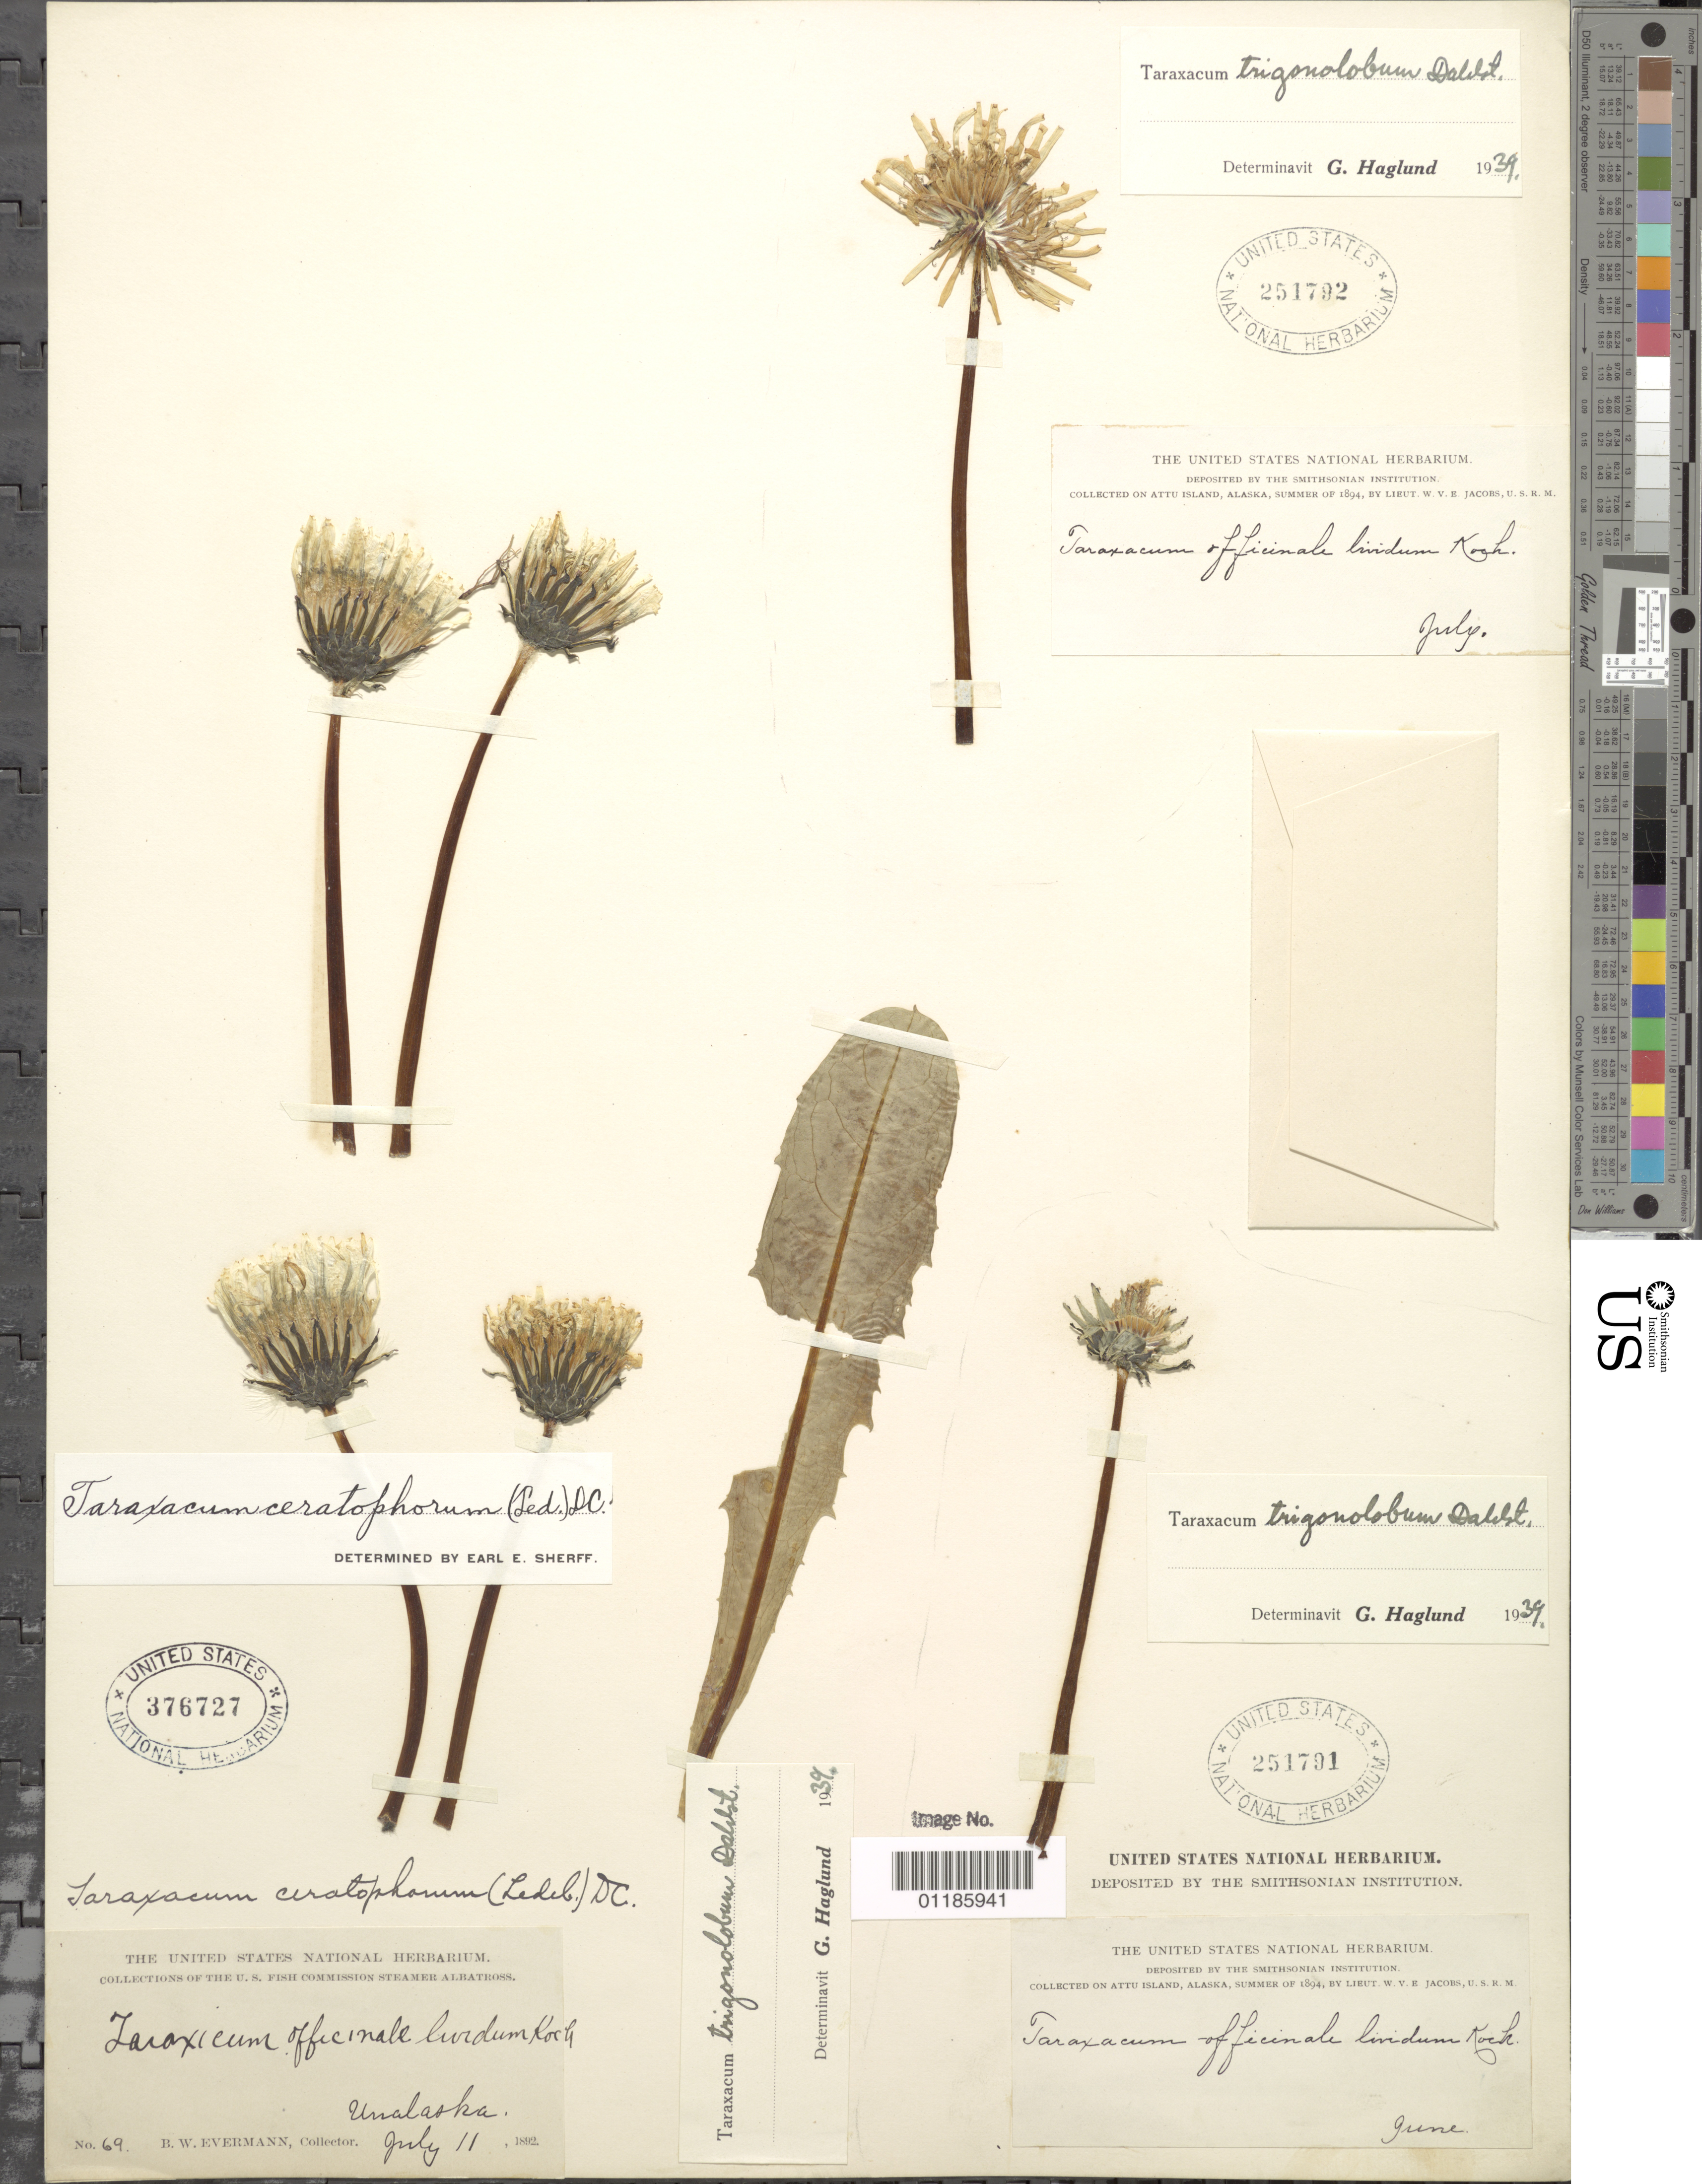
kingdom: Plantae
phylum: Tracheophyta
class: Magnoliopsida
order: Asterales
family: Asteraceae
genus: Taraxacum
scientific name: Taraxacum trigonolobum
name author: Dahlst.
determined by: Haglund, G.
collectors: W. V. E. Jacobs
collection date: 1894-07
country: United States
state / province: Alaska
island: Attu Island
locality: Attu Island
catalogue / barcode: US 251792